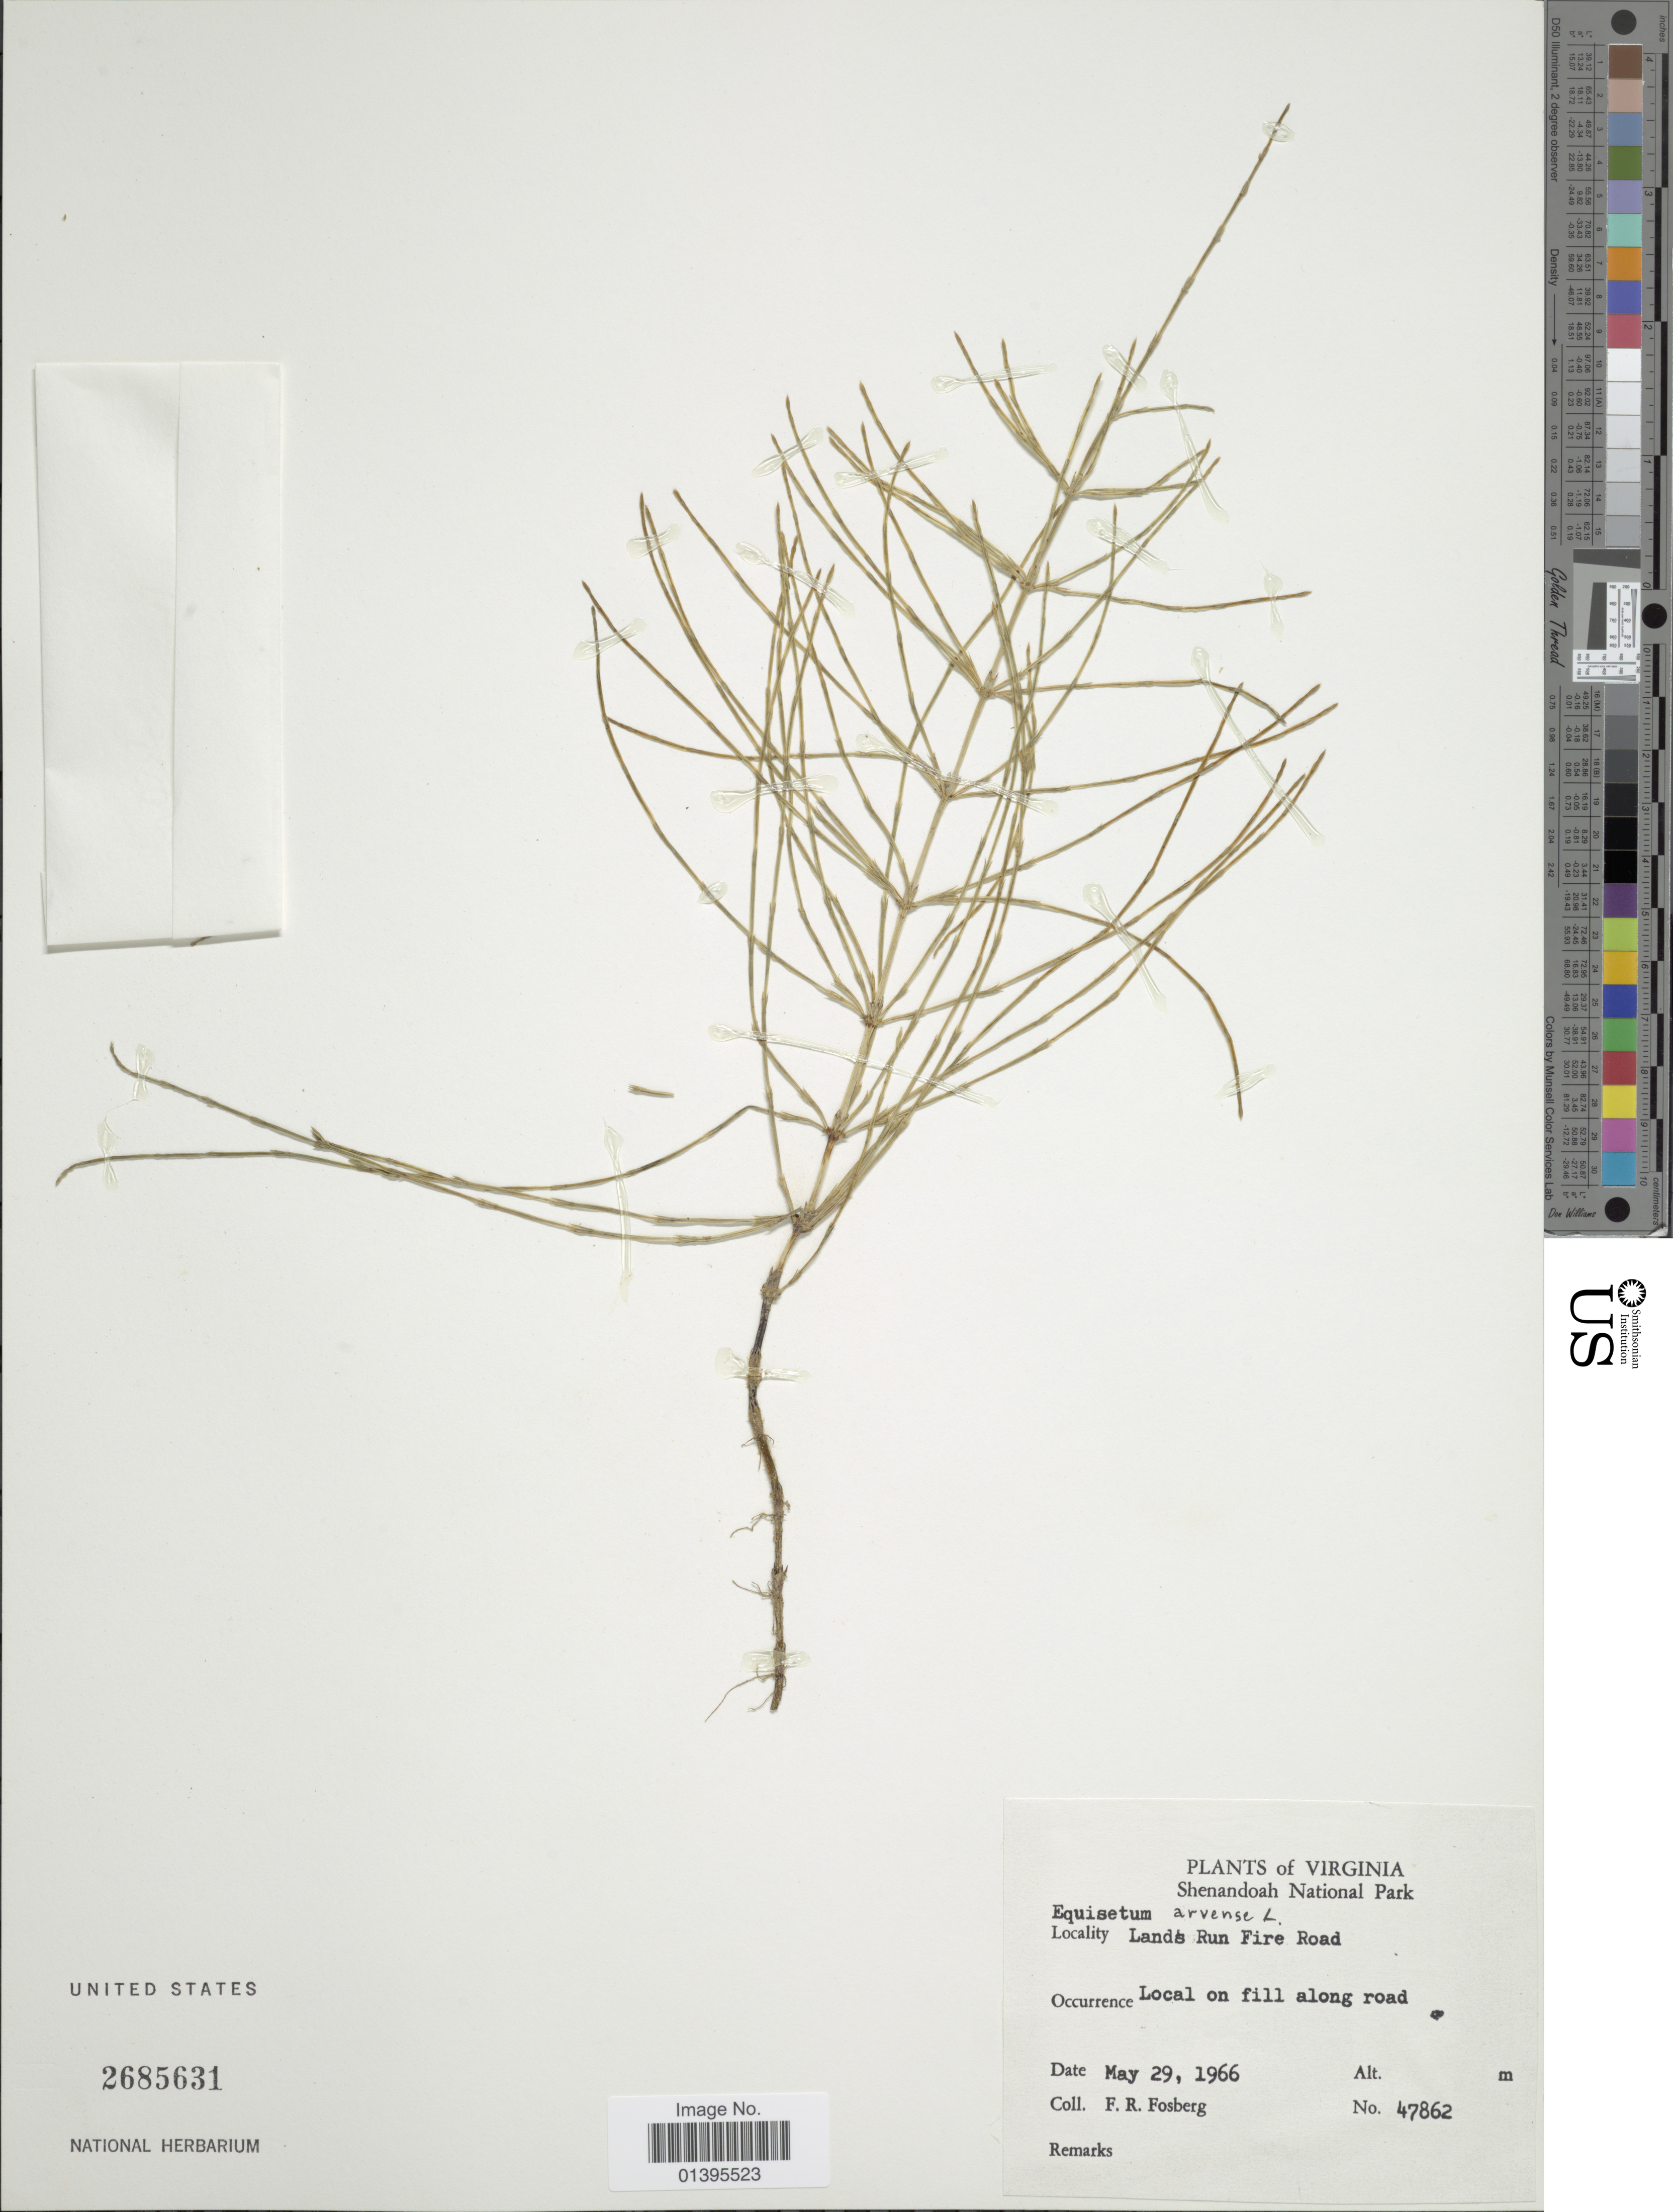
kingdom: Plantae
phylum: Tracheophyta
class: Polypodiopsida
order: Equisetales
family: Equisetaceae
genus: Equisetum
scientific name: Equisetum arvense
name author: L.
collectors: F. R. Fosberg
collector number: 47862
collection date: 1966-05-29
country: United States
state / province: Virginia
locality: Shenandoah National Park, Lands Run Fire Road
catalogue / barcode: US 2685631